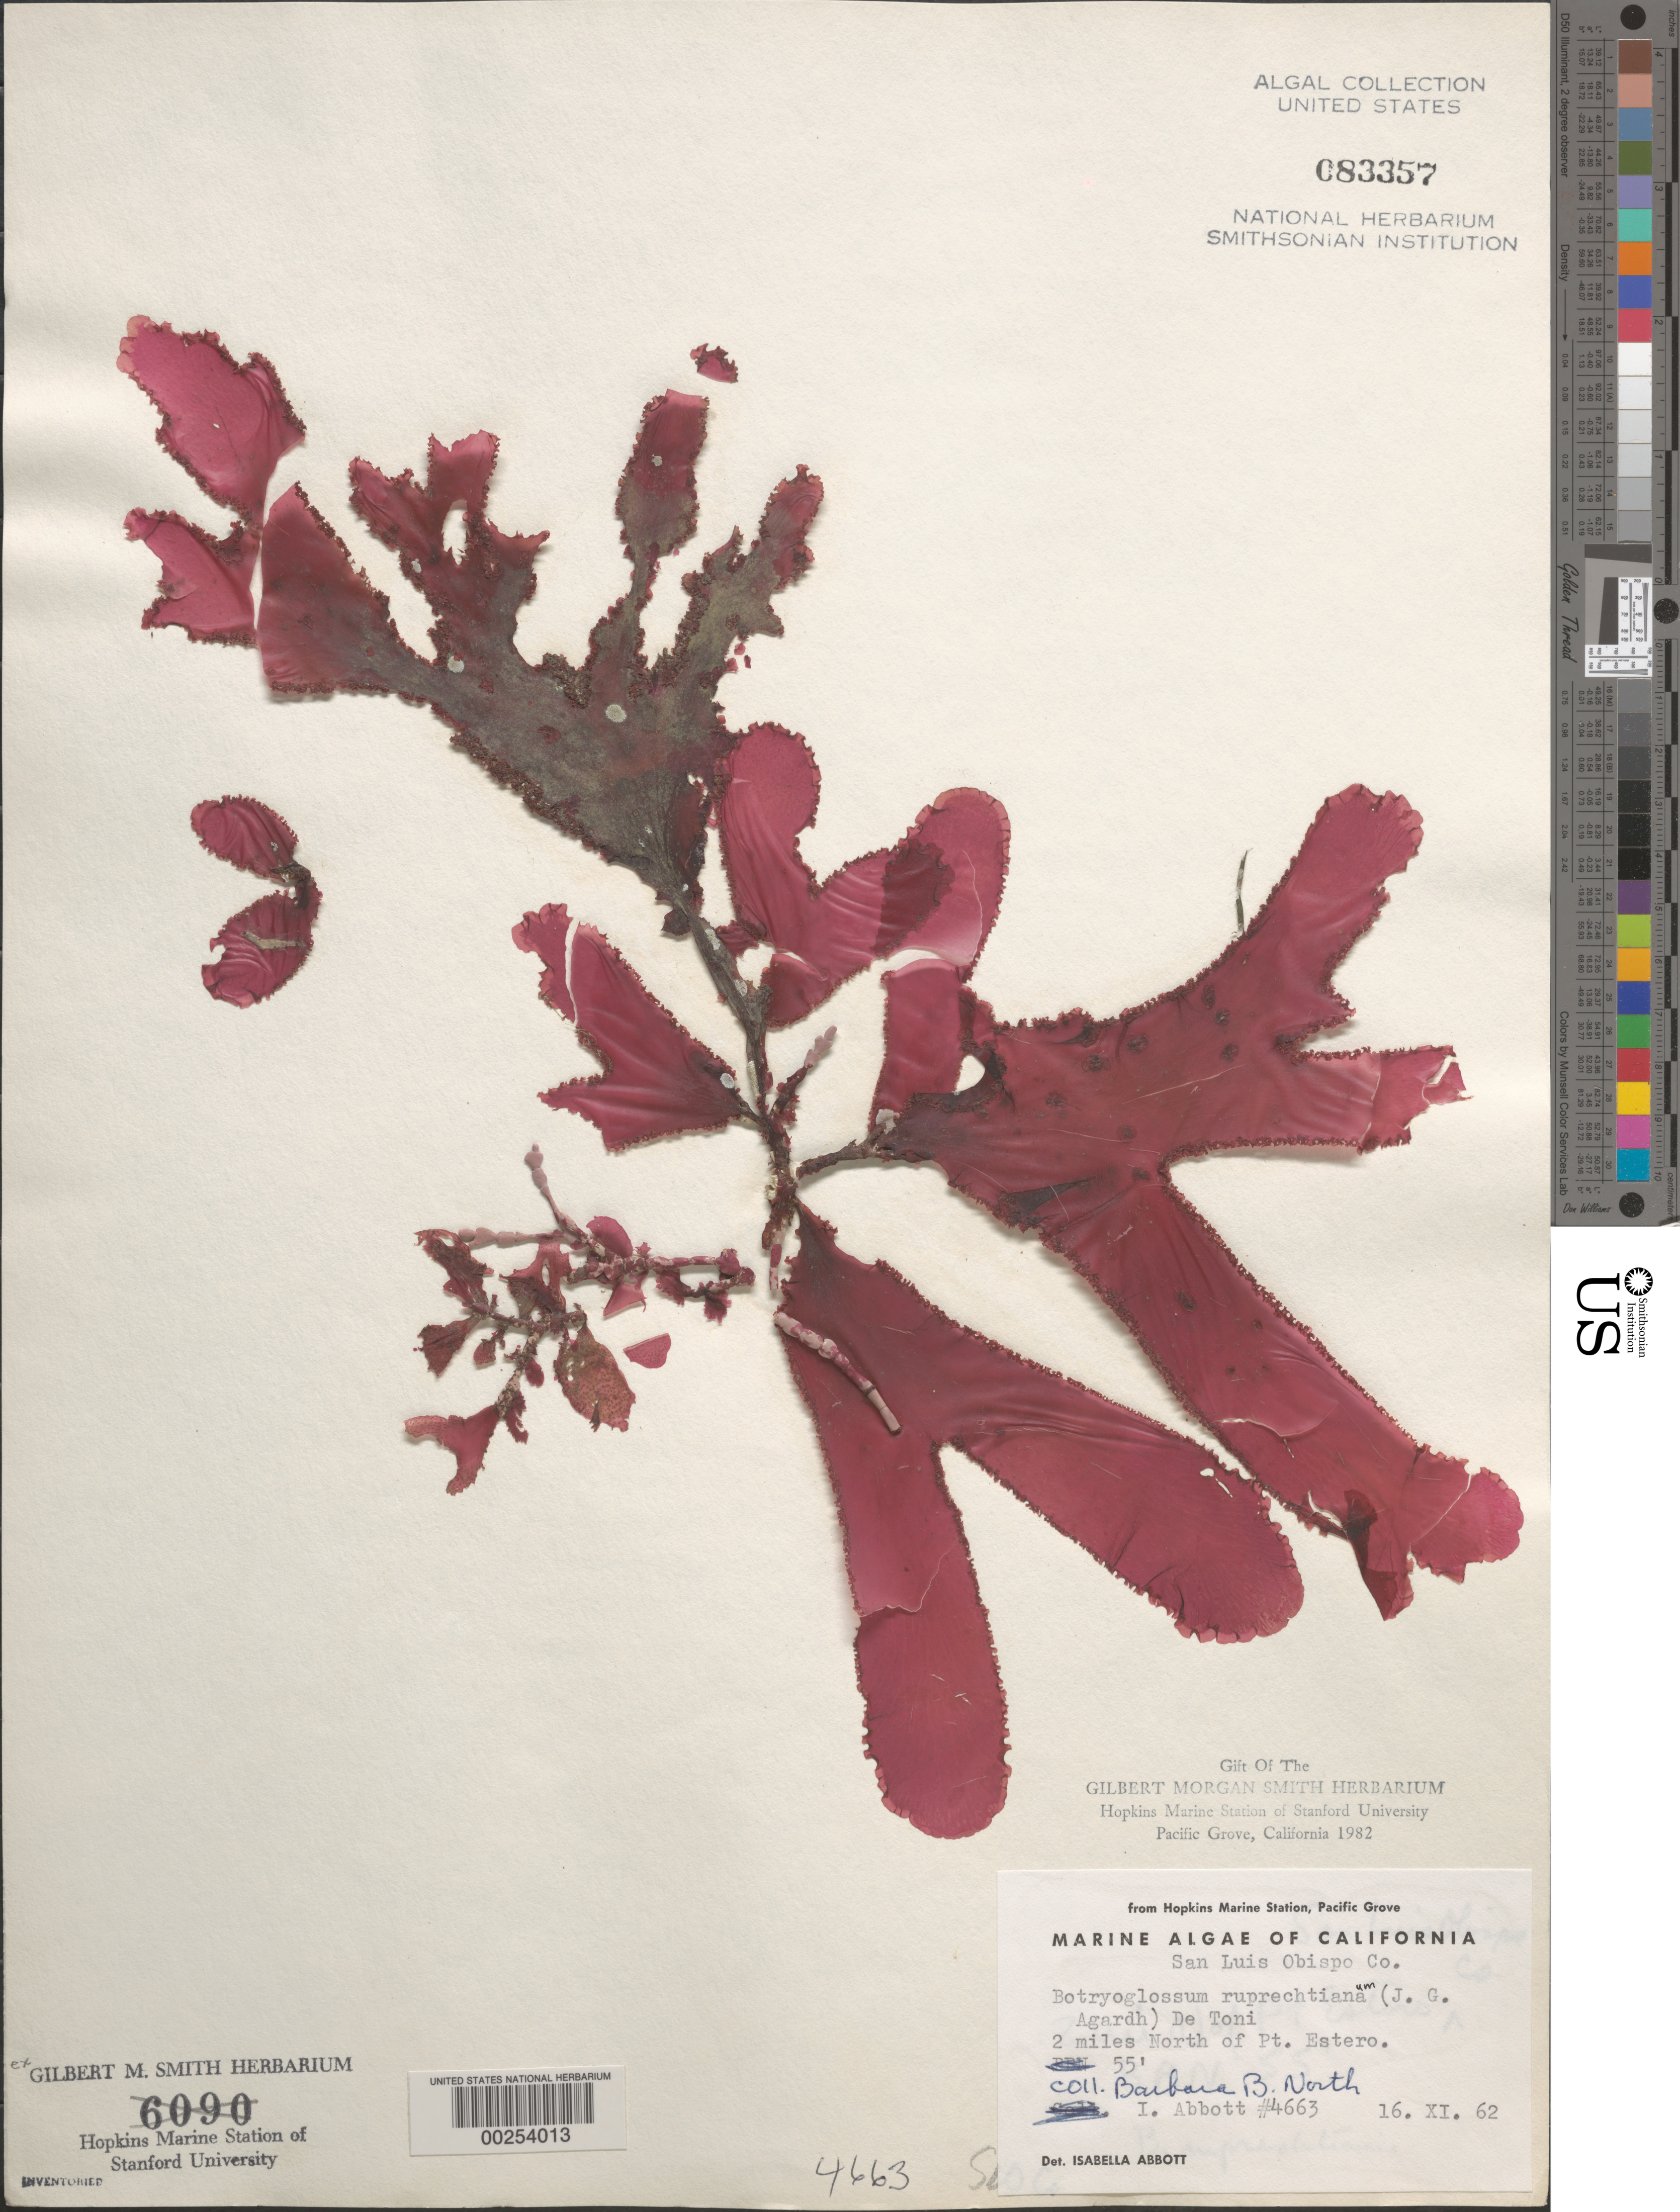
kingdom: Plantae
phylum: Rhodophyta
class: Florideophyceae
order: Ceramiales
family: Delesseriaceae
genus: Cryptopleura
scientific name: Cryptopleura ruprechtiana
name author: (J. Agardh) Kylin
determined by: Algae name updating Project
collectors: B. North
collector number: IAA 4663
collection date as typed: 16 Nov 1962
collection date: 1962-11-16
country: United States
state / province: California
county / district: San Luis Obispo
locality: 2 miles north of Point Estero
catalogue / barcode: US 83357